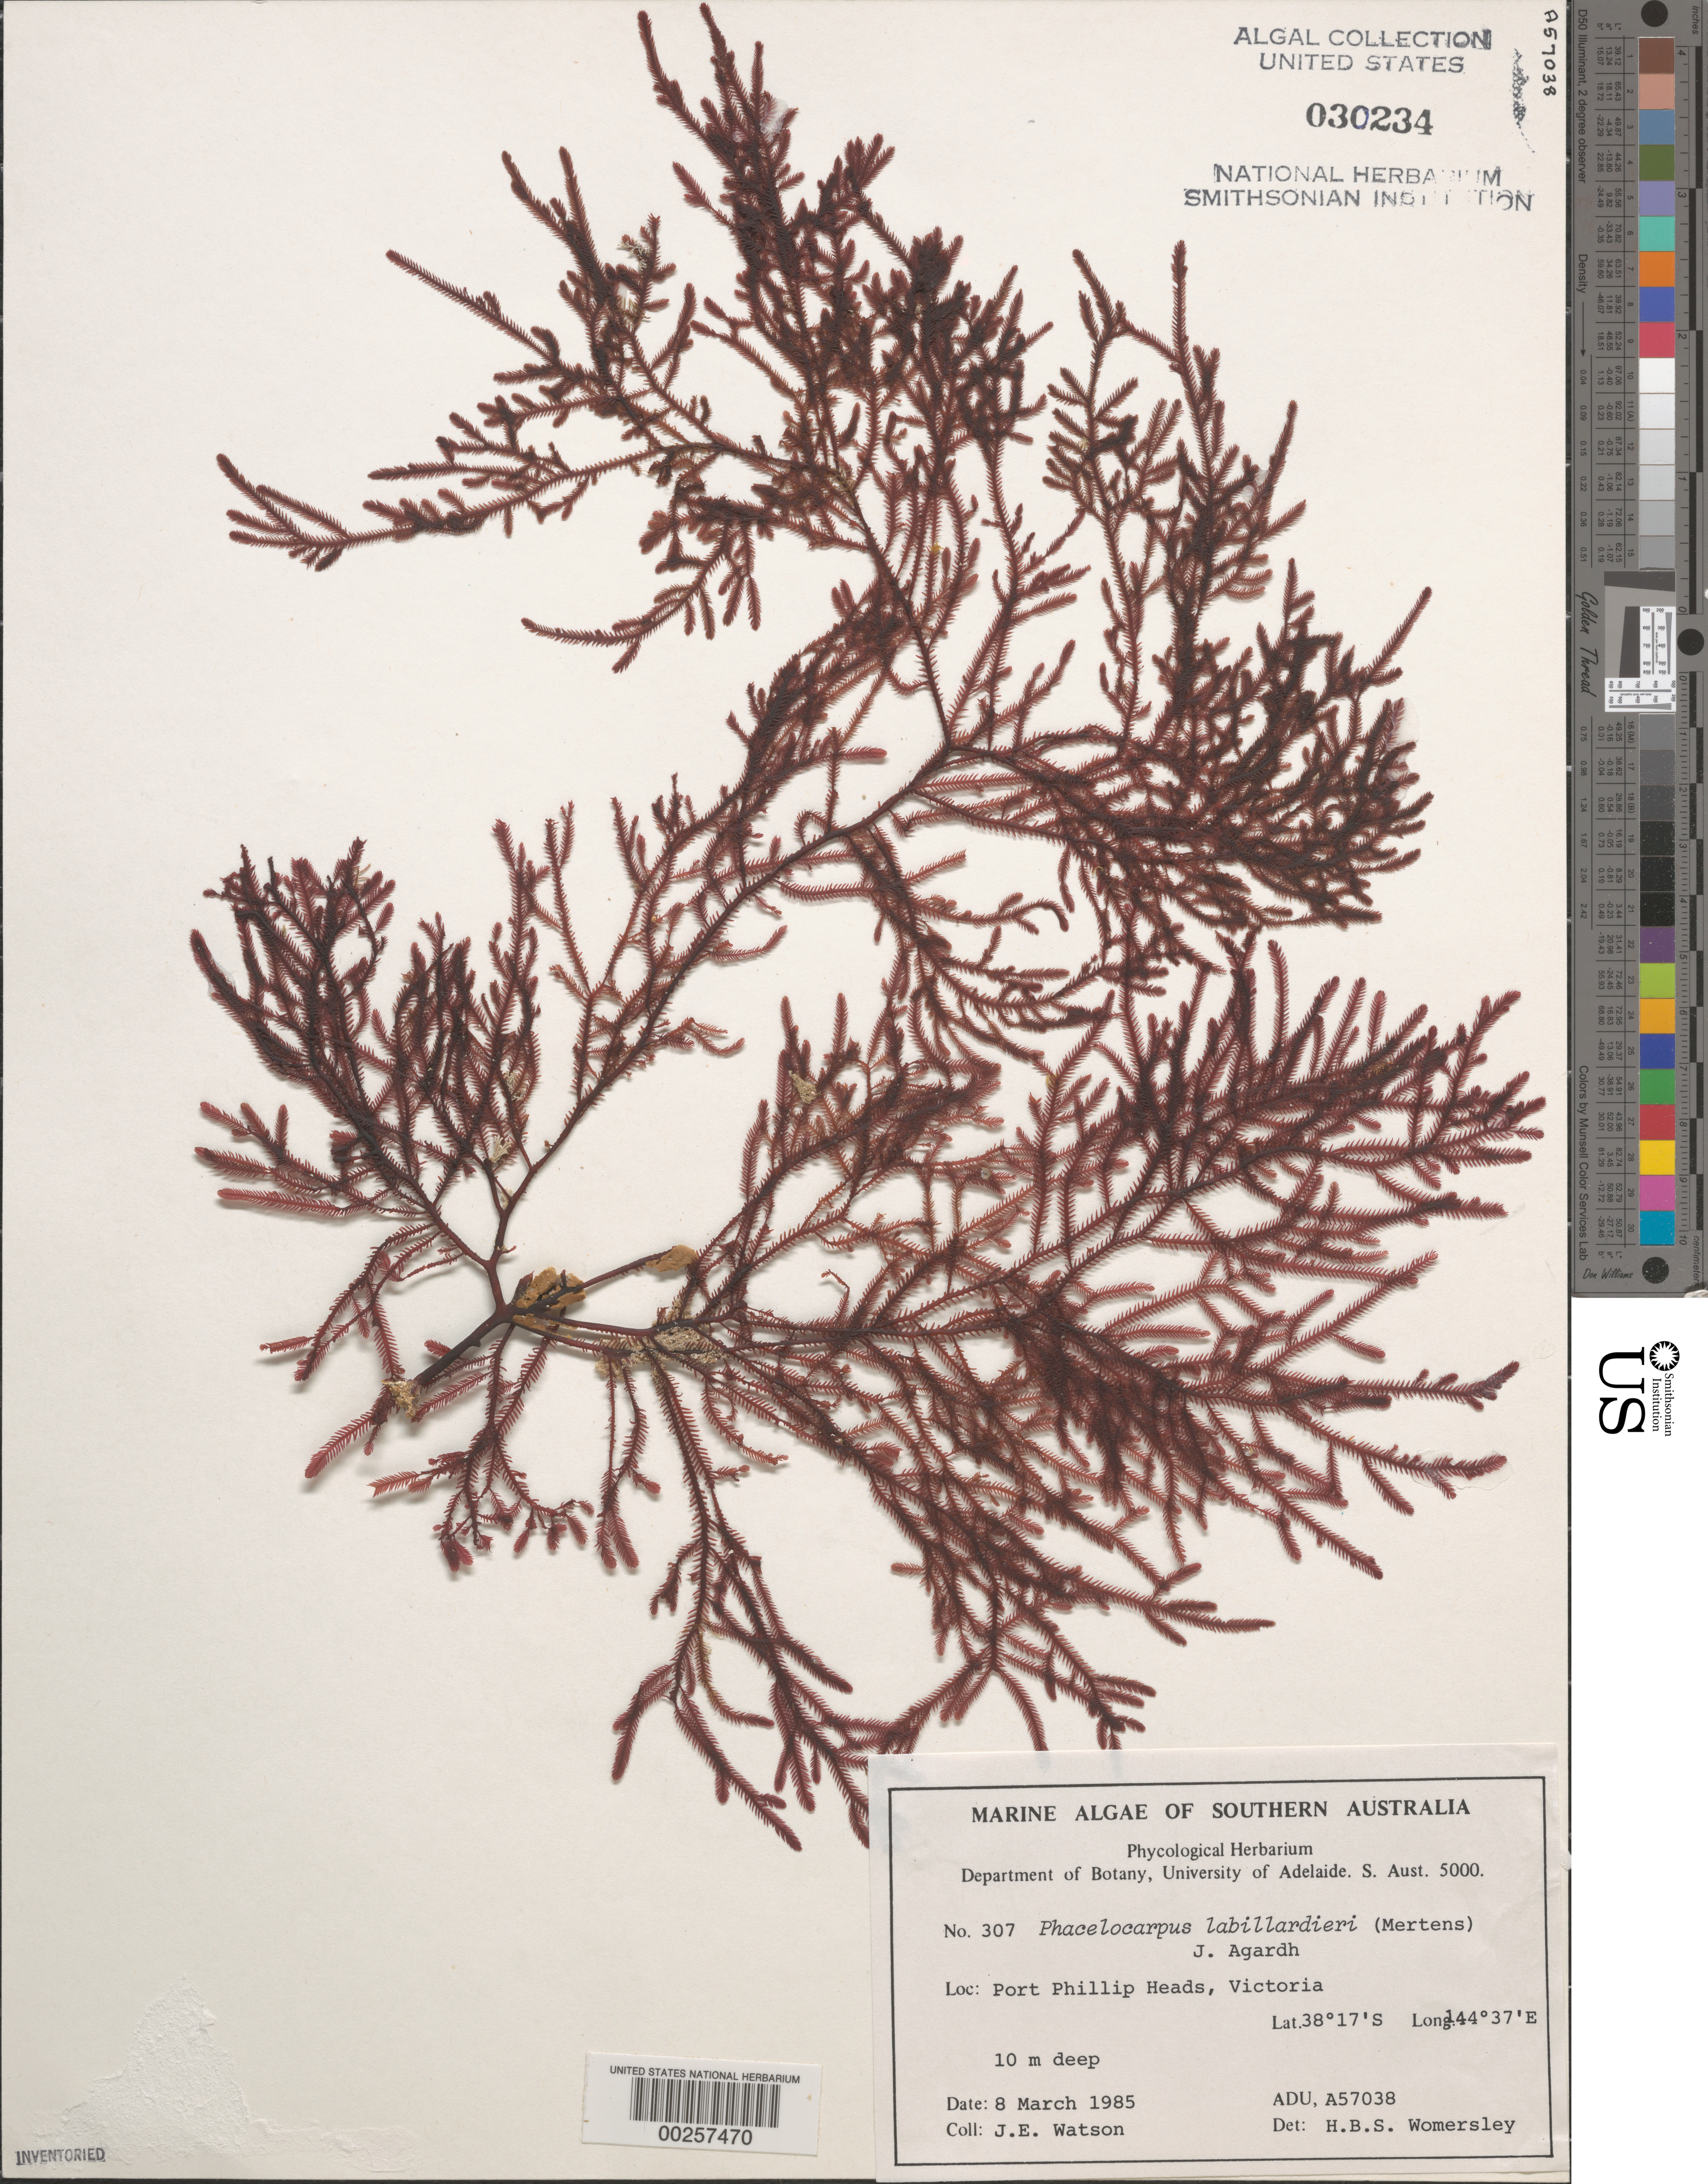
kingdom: Plantae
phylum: Rhodophyta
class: Florideophyceae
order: Gigartinales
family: Phacelocarpaceae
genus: Phacelocarpus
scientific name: Phacelocarpus peperocarpos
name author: (Poir.) M.J. Wynne et al.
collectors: J. E. Watson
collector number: ADU A57038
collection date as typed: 08 Mar 1985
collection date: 1985-03-08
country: Australia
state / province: Victoria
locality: Port phillip heads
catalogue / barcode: US 30234